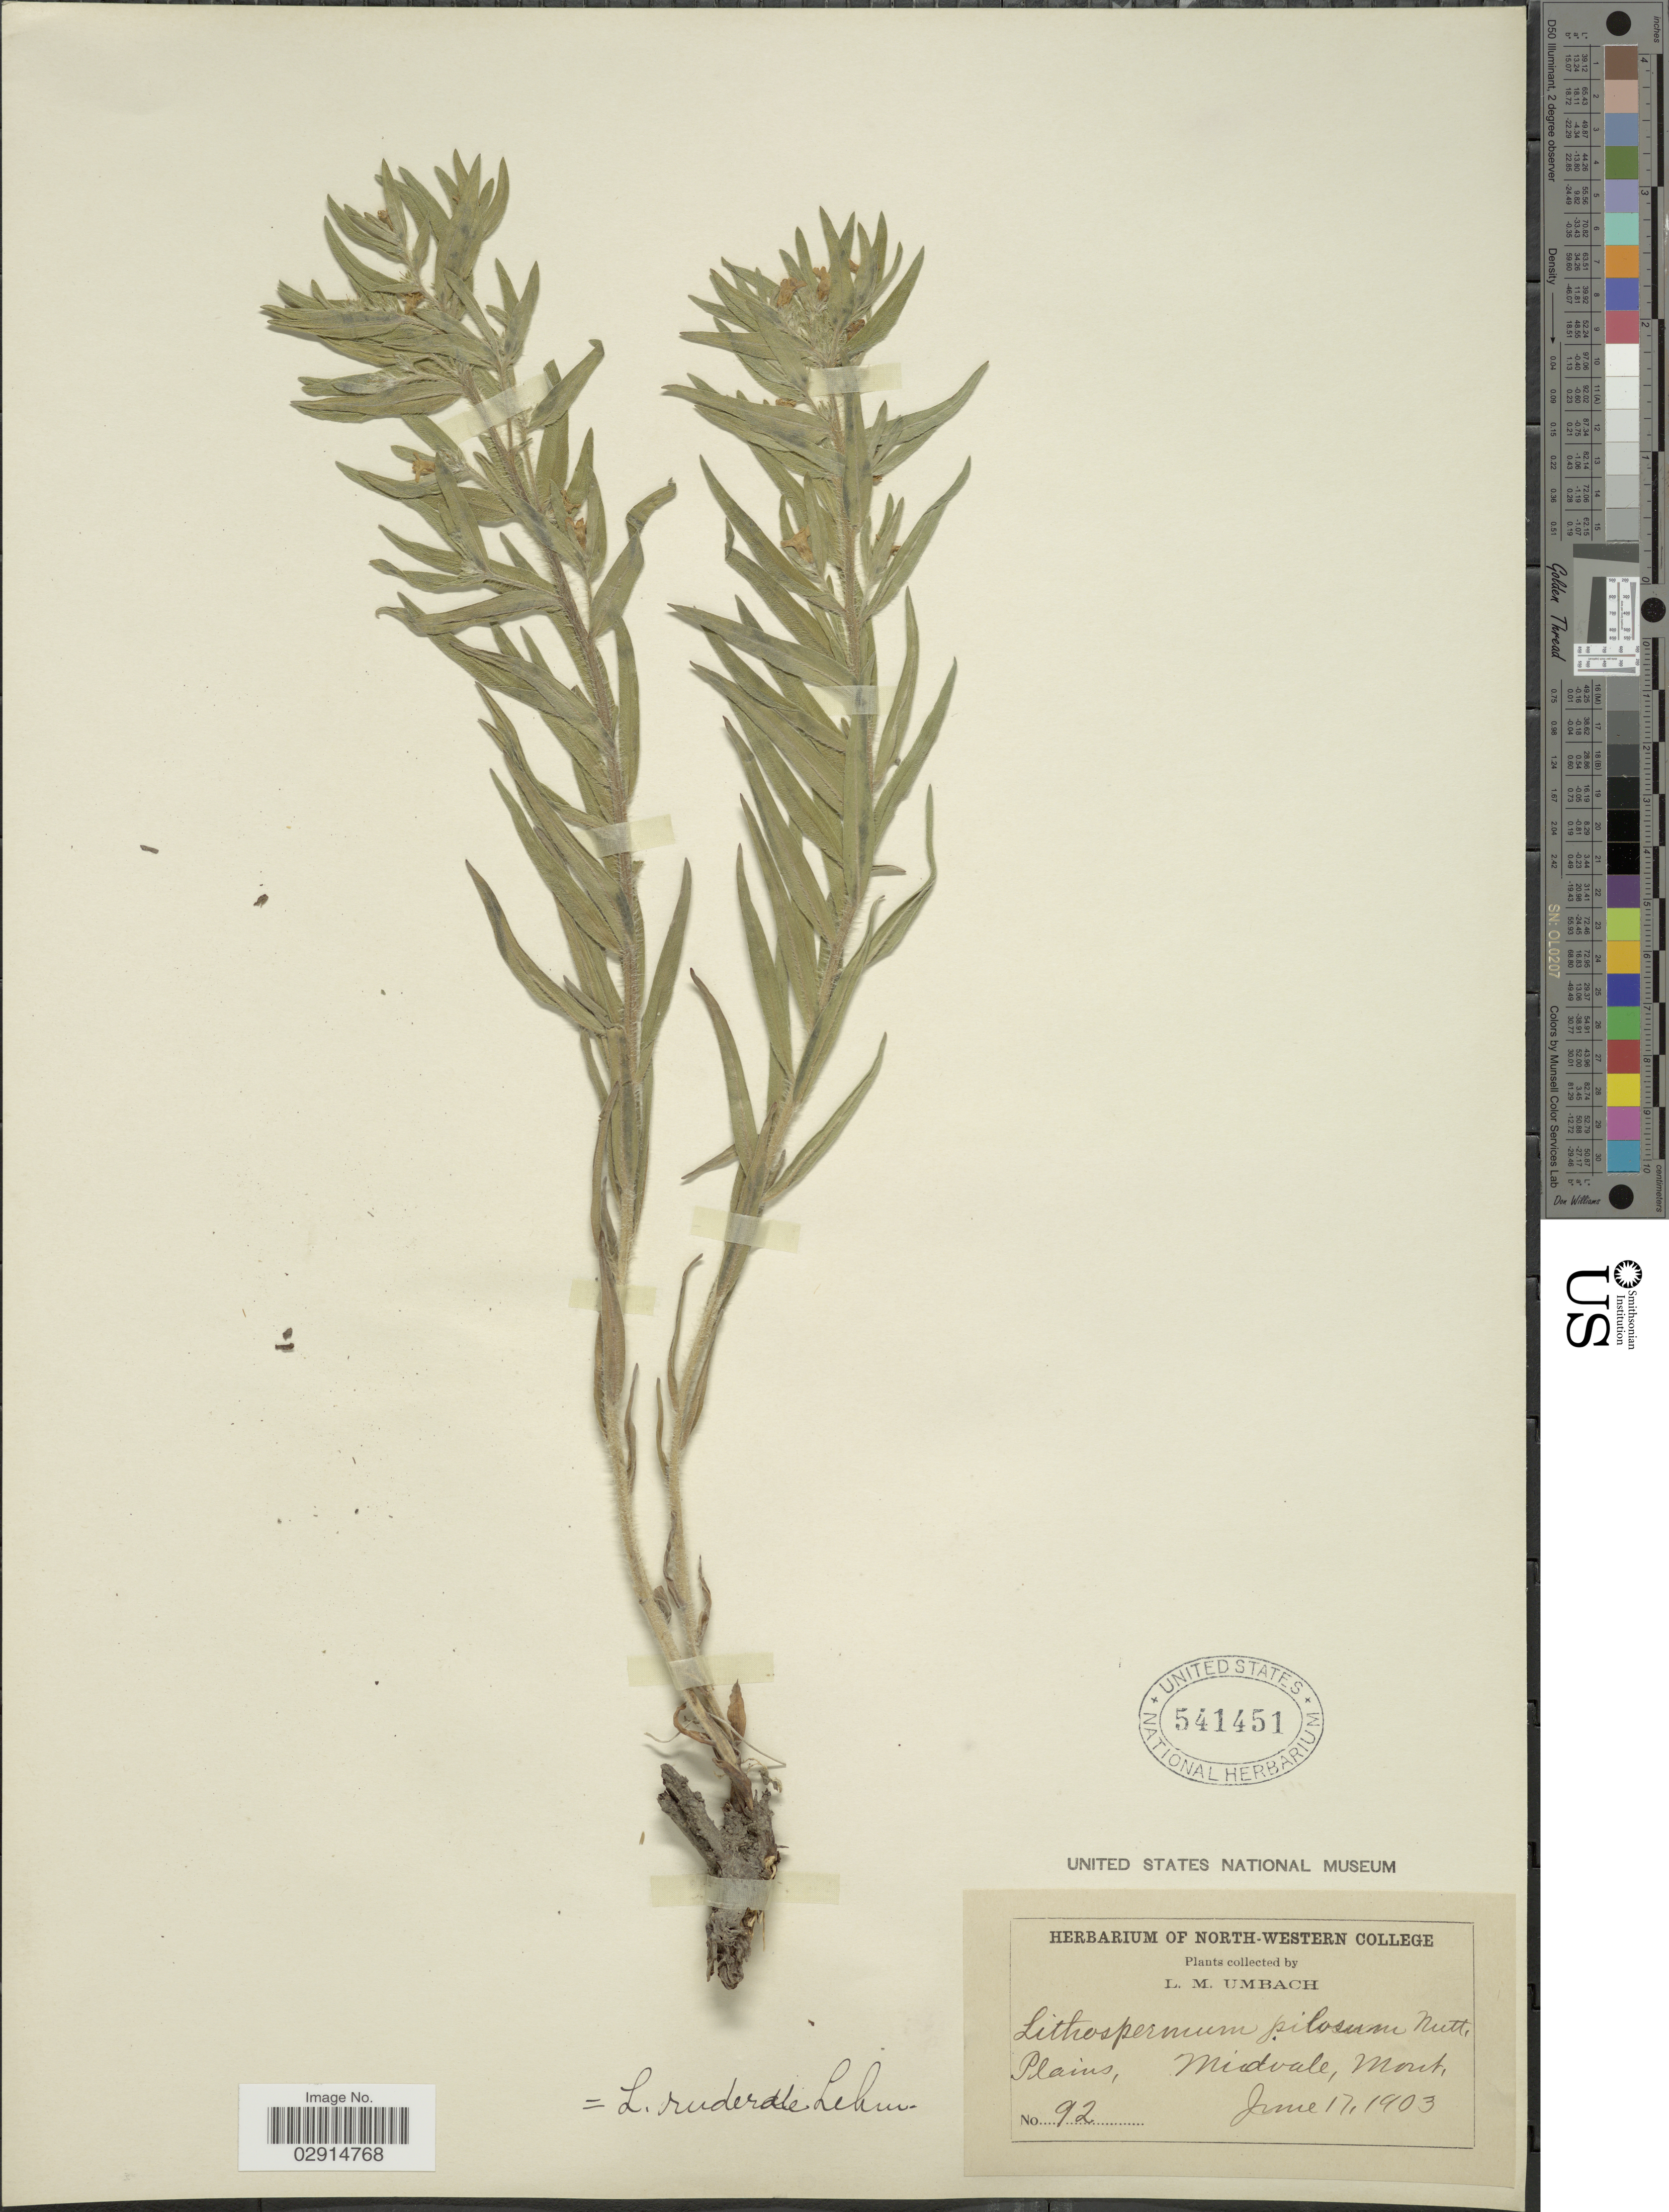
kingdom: Plantae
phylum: Tracheophyta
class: Magnoliopsida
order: Boraginales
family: Boraginaceae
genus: Lithospermum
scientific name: Lithospermum ruderale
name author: Douglas ex Lehm.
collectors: L. M. Umbach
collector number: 92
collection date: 1903-06-17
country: United States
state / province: Montana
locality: Plains, Midvale.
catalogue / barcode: US 541451